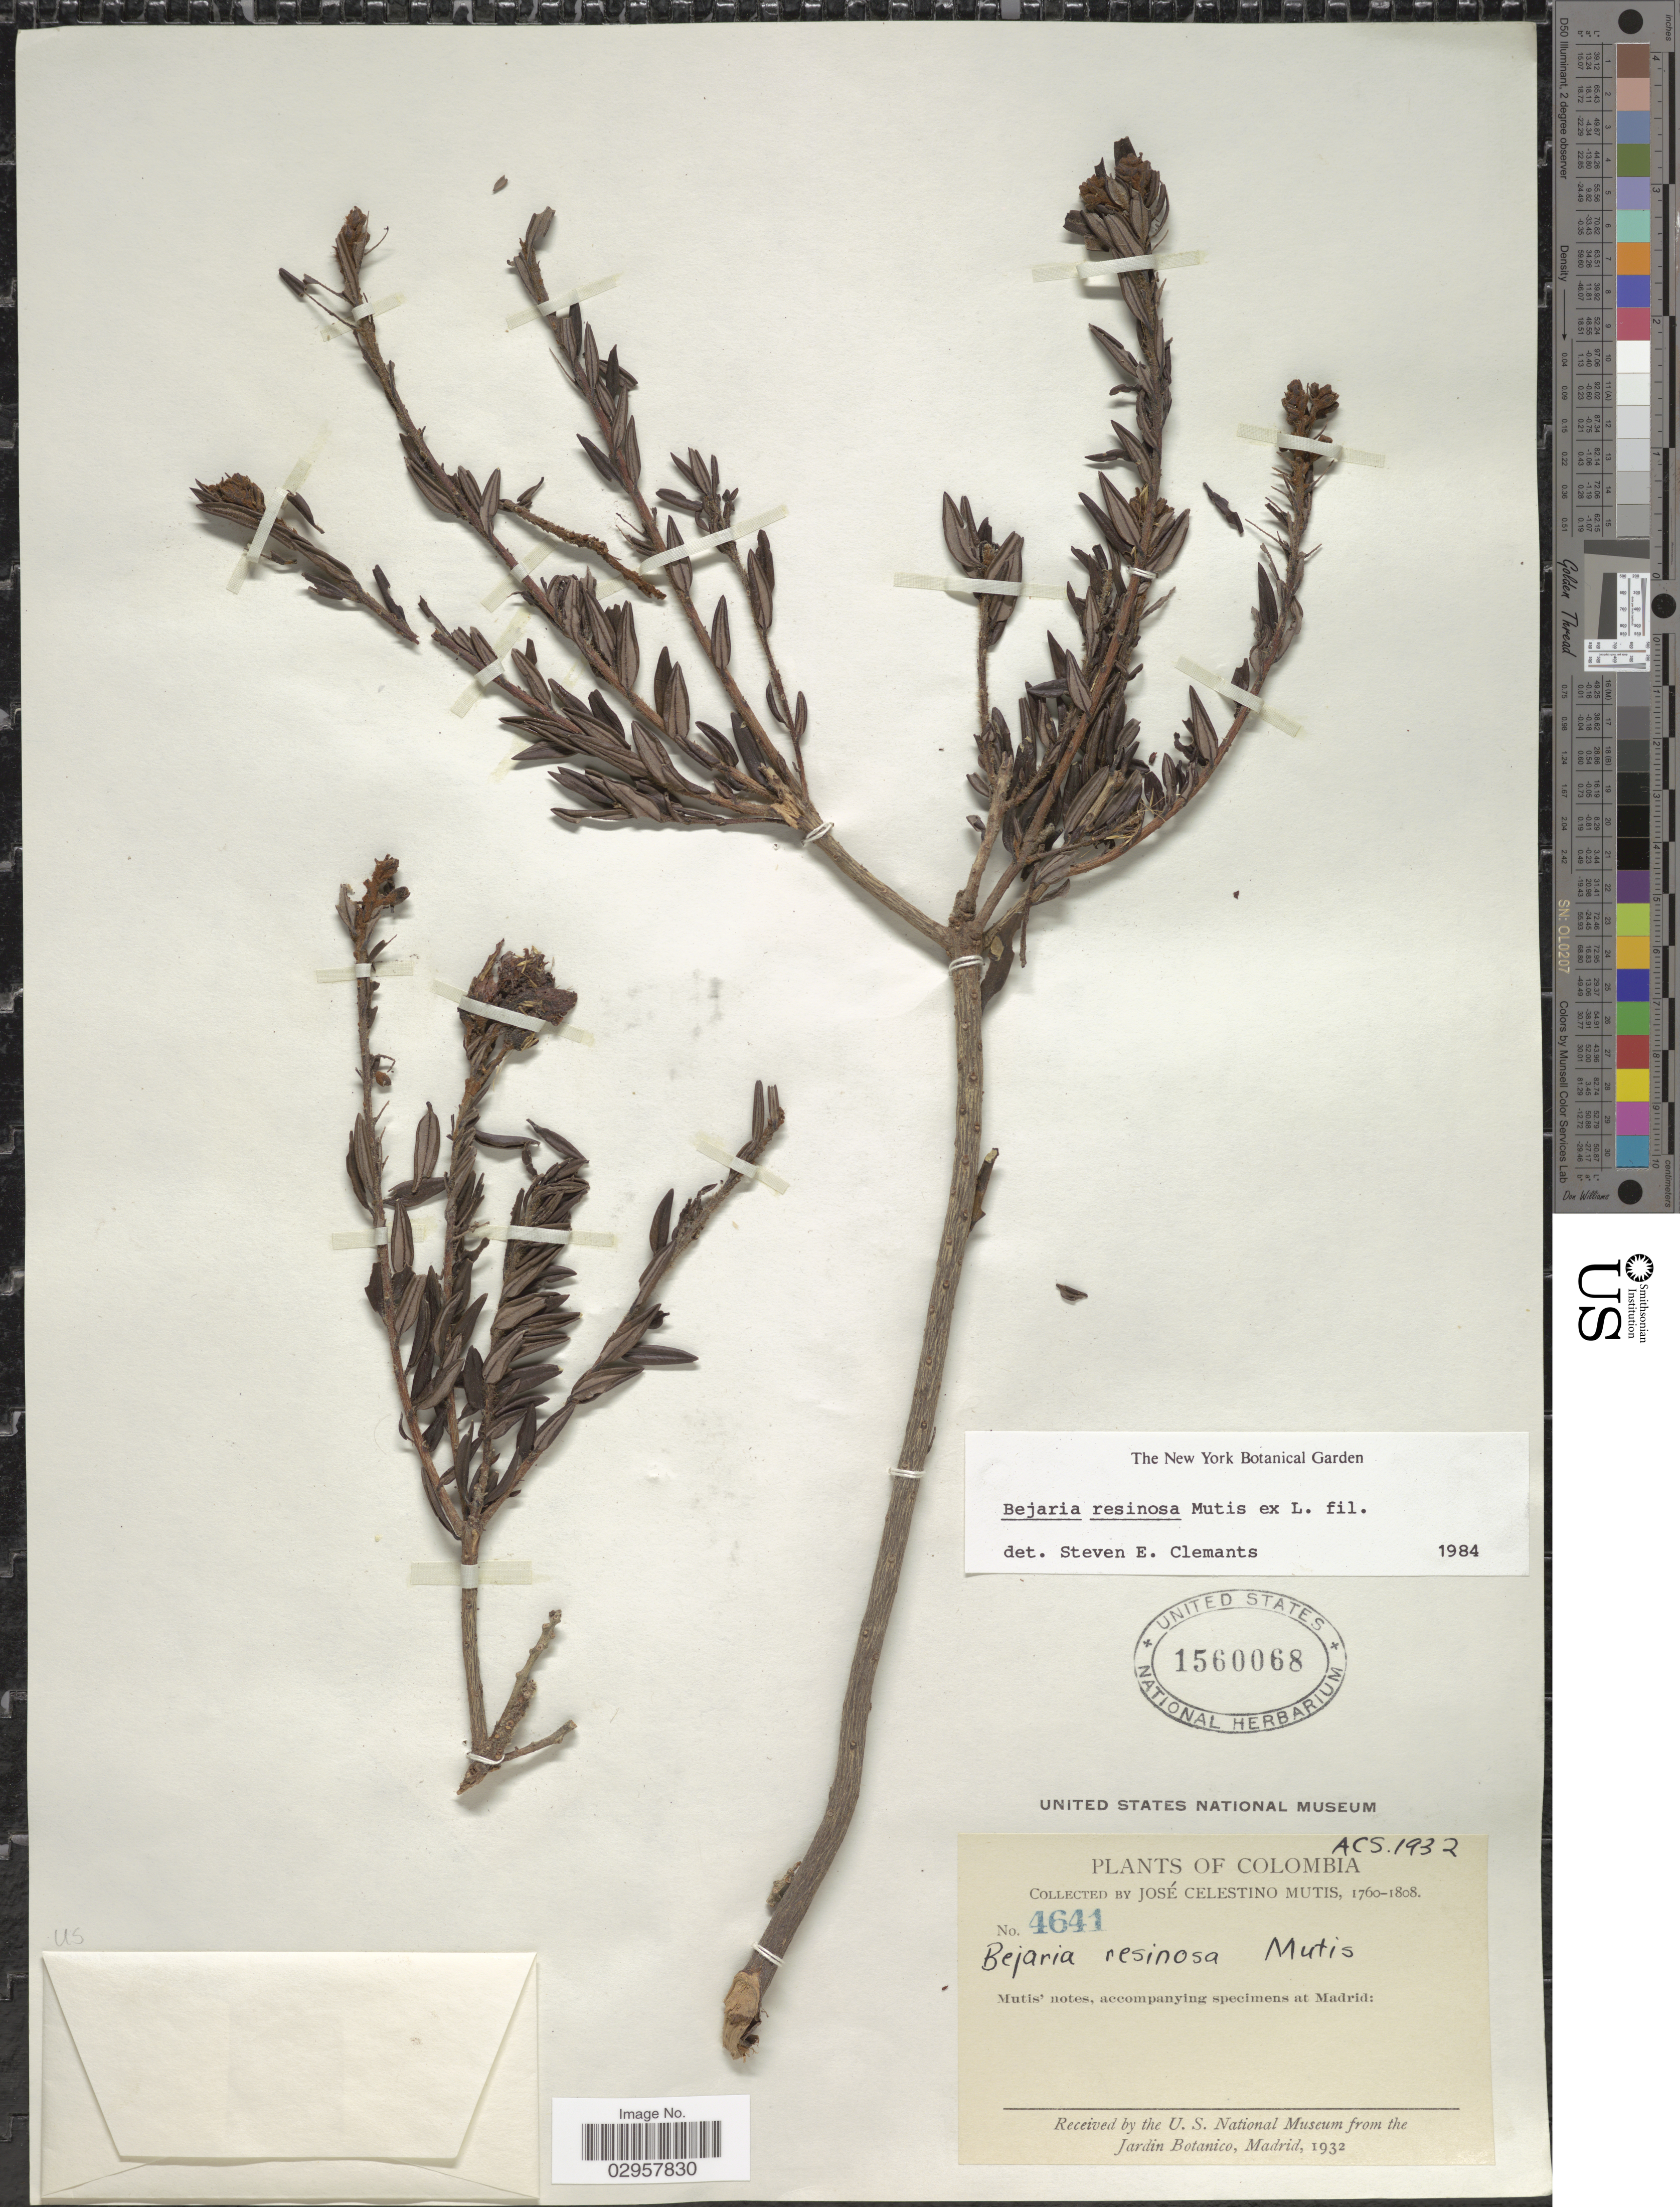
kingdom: Plantae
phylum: Tracheophyta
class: Magnoliopsida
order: Ericales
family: Ericaceae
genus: Befaria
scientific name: Befaria resinosa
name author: Mutis ex L. f.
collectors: J. C. B. Mutis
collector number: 4641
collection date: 1760/1808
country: Colombia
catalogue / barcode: US 1560068